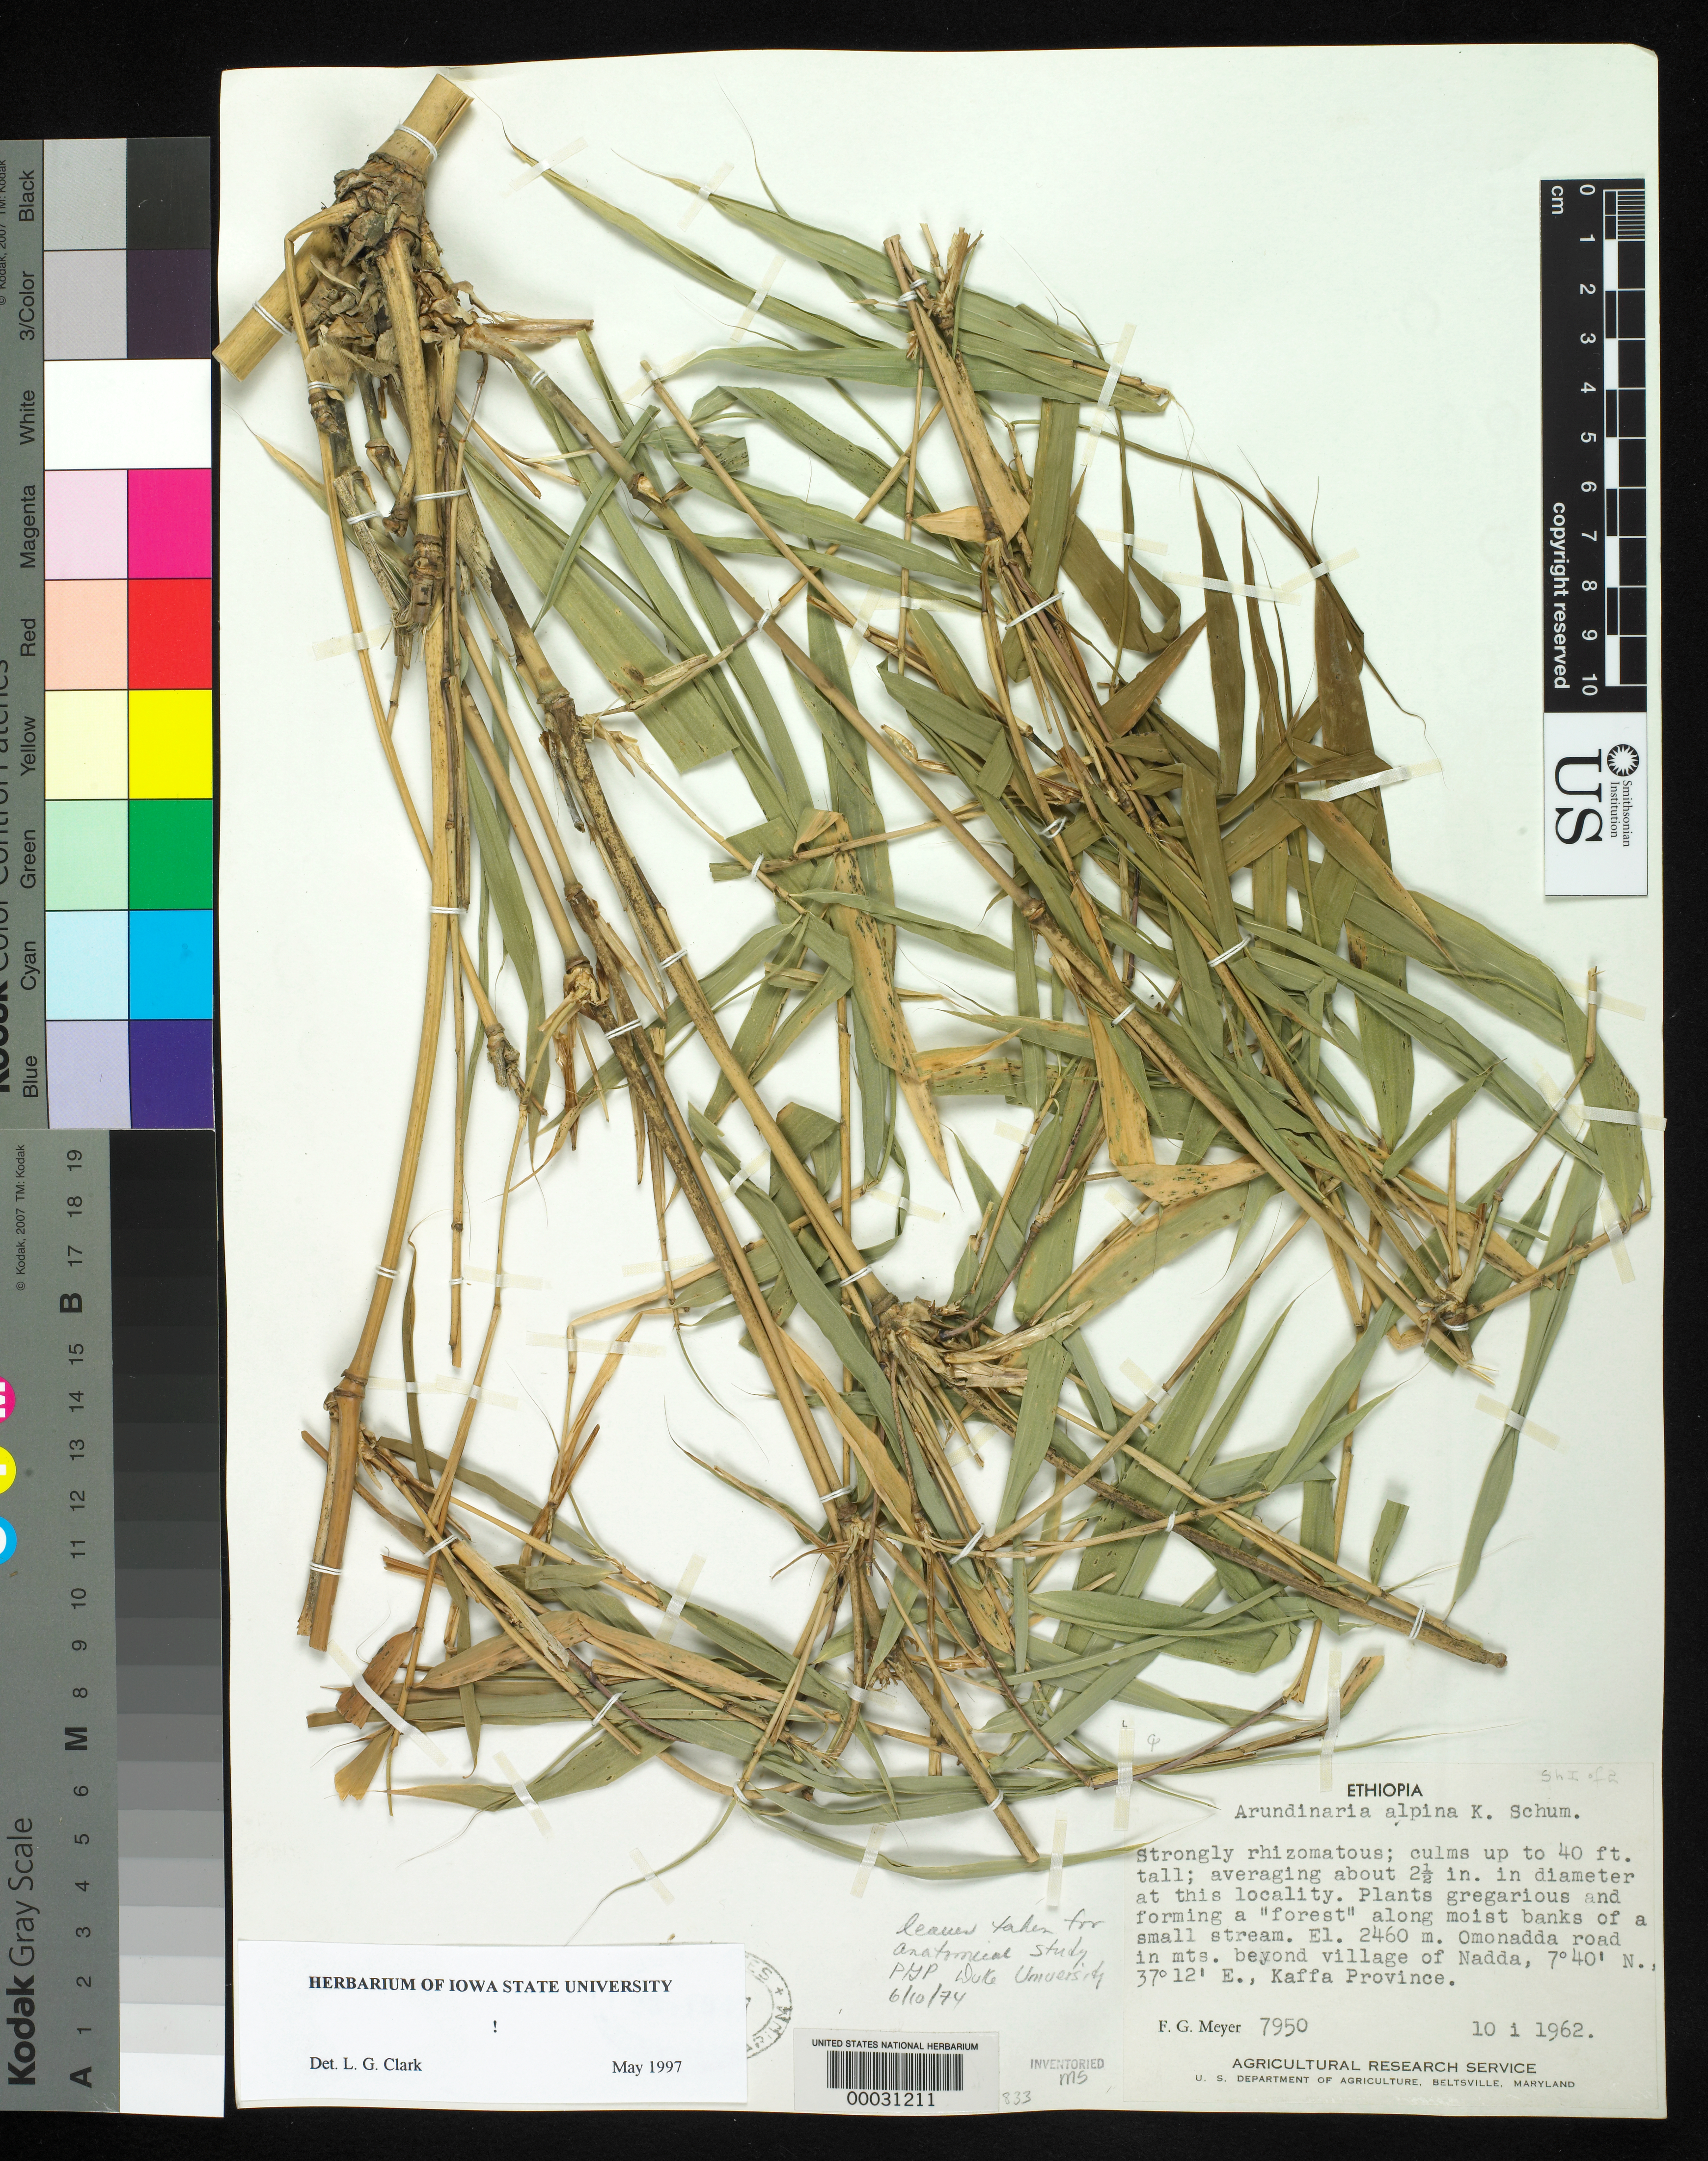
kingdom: Plantae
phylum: Tracheophyta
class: Liliopsida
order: Poales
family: Poaceae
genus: Oldeania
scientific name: Oldeania alpina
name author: (K. Schum.) Stapleton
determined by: Poaceae Reorganization Project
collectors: F. G. Meyer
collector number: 7950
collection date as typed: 10 Jan 1962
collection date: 1962-01-10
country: Ethiopia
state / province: South West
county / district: Keffa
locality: Nadda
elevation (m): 2460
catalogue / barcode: US 2381947